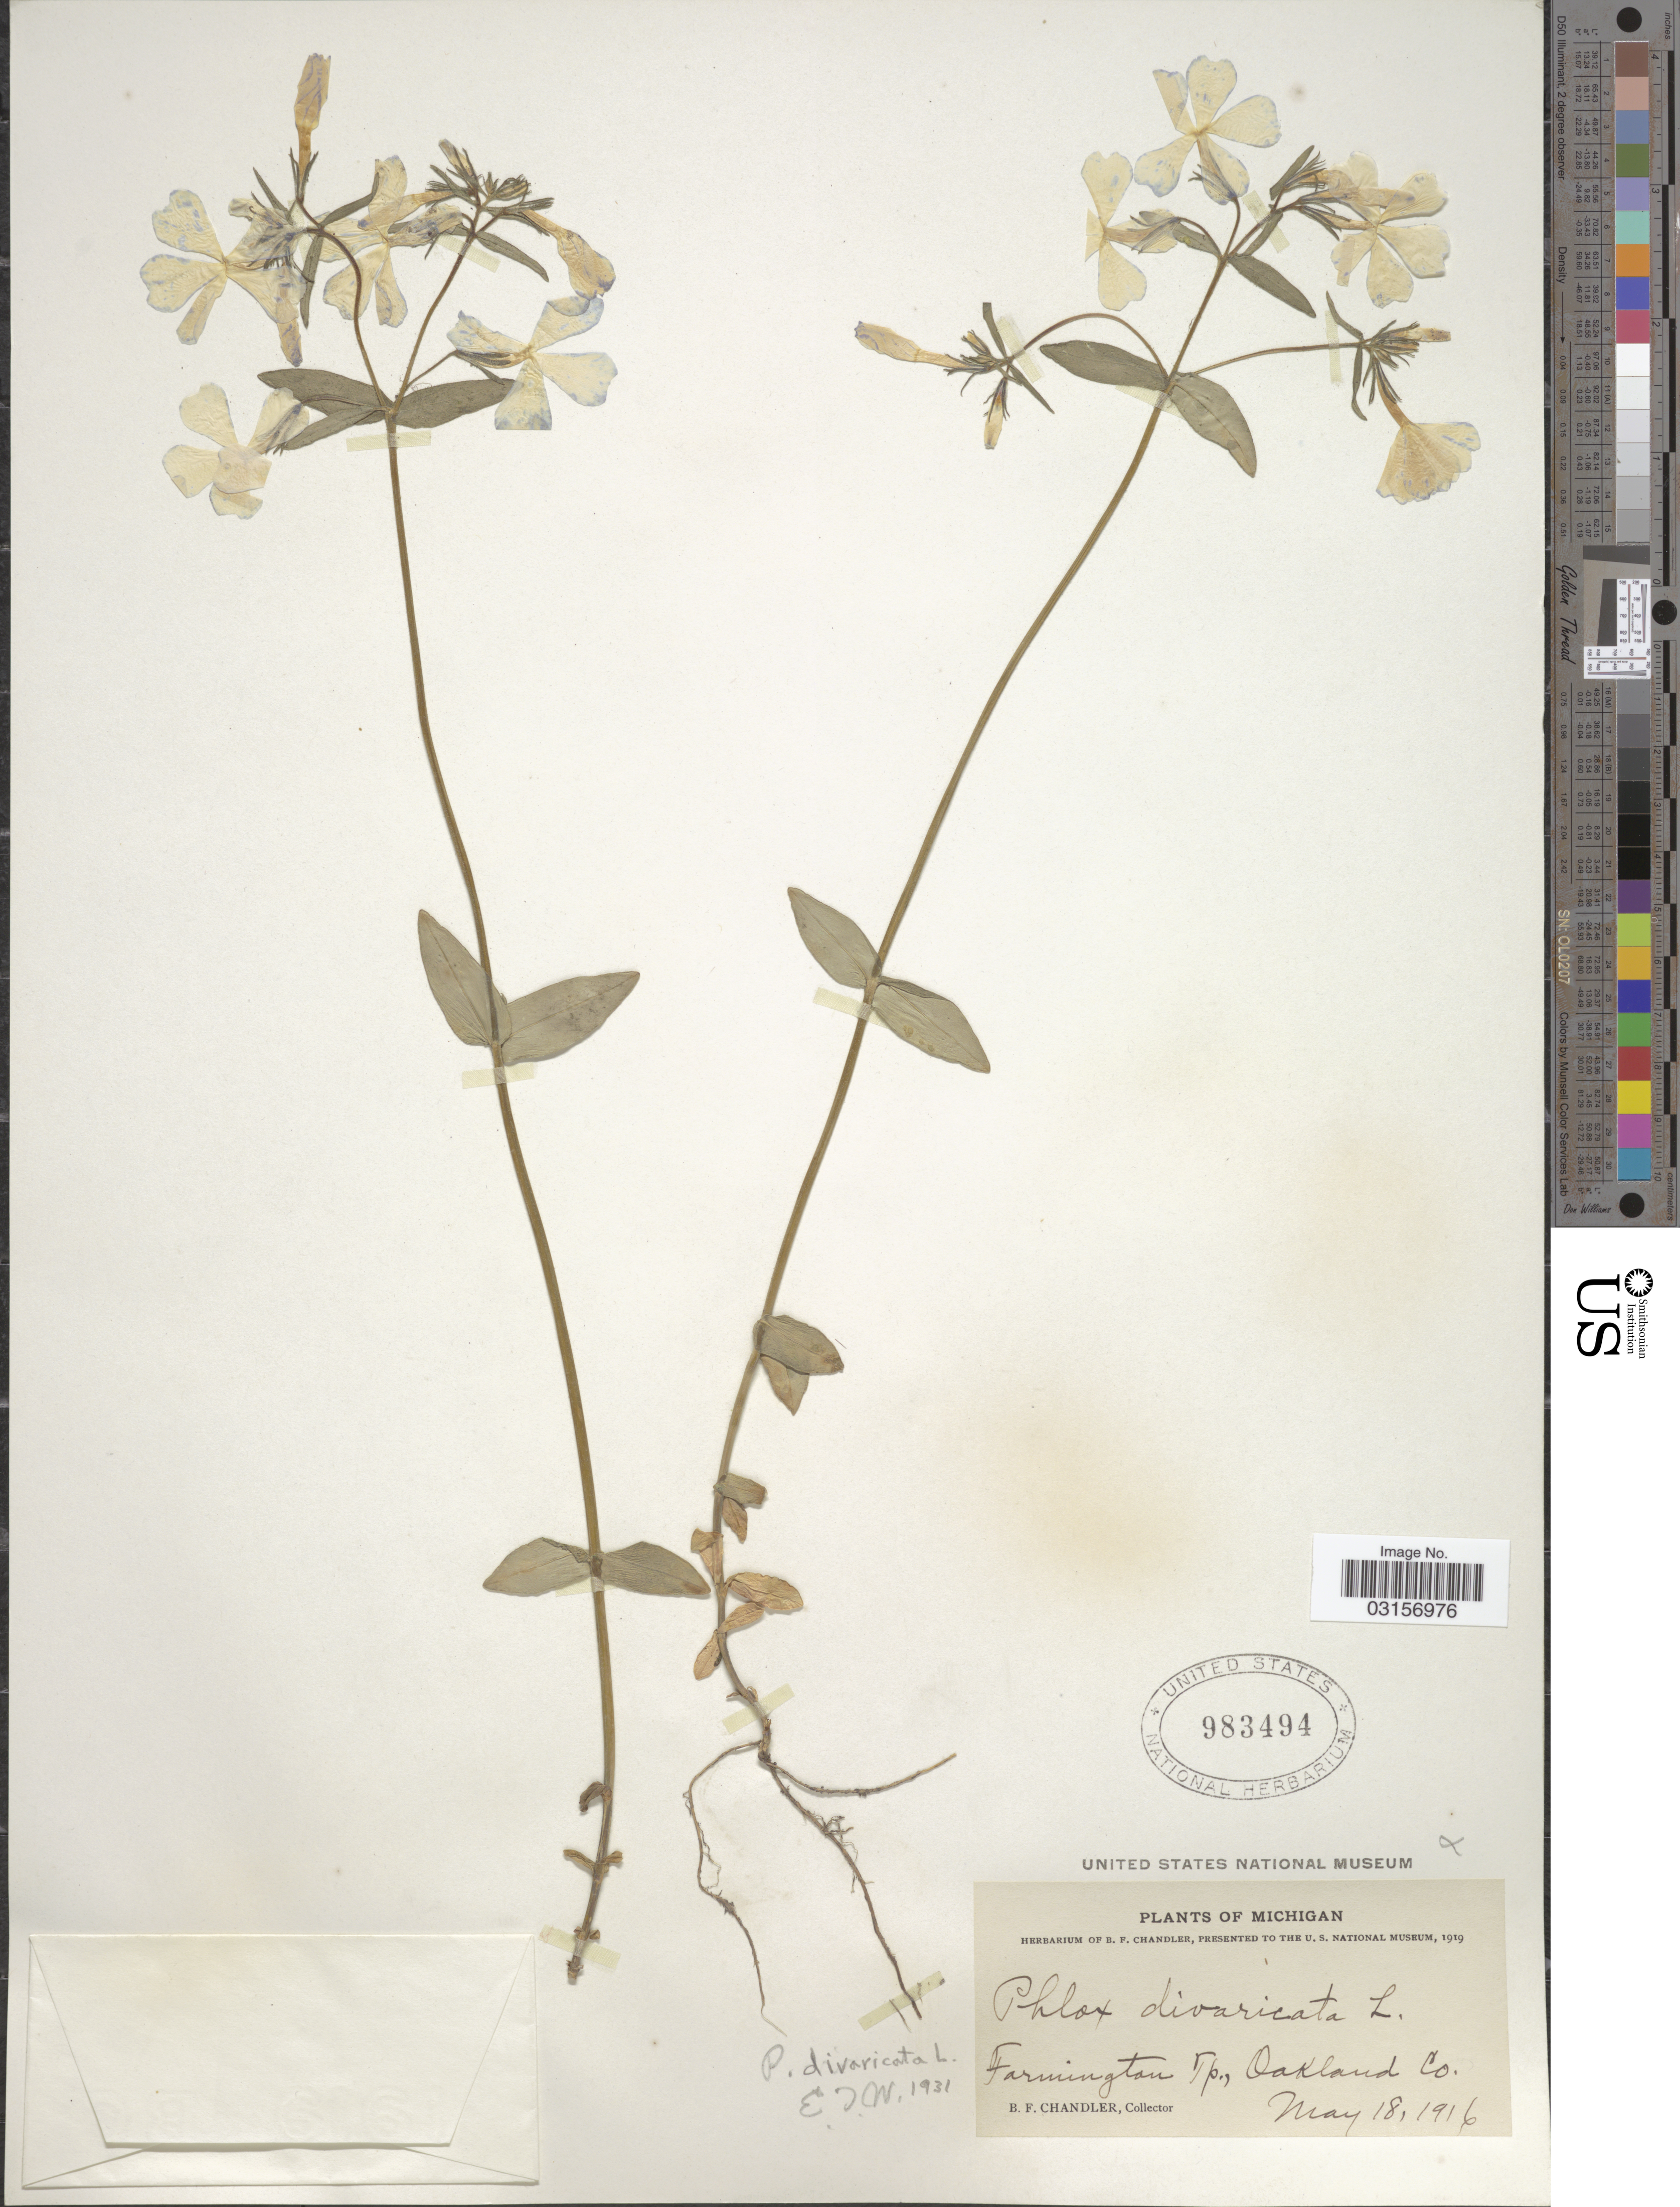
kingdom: Plantae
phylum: Tracheophyta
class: Magnoliopsida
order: Ericales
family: Polemoniaceae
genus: Phlox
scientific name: Phlox divaricata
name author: L.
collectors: B. F. Chandler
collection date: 1916-05-18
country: United States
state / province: Michigan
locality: Farmington Tp., Oakland Co.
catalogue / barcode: US 983494